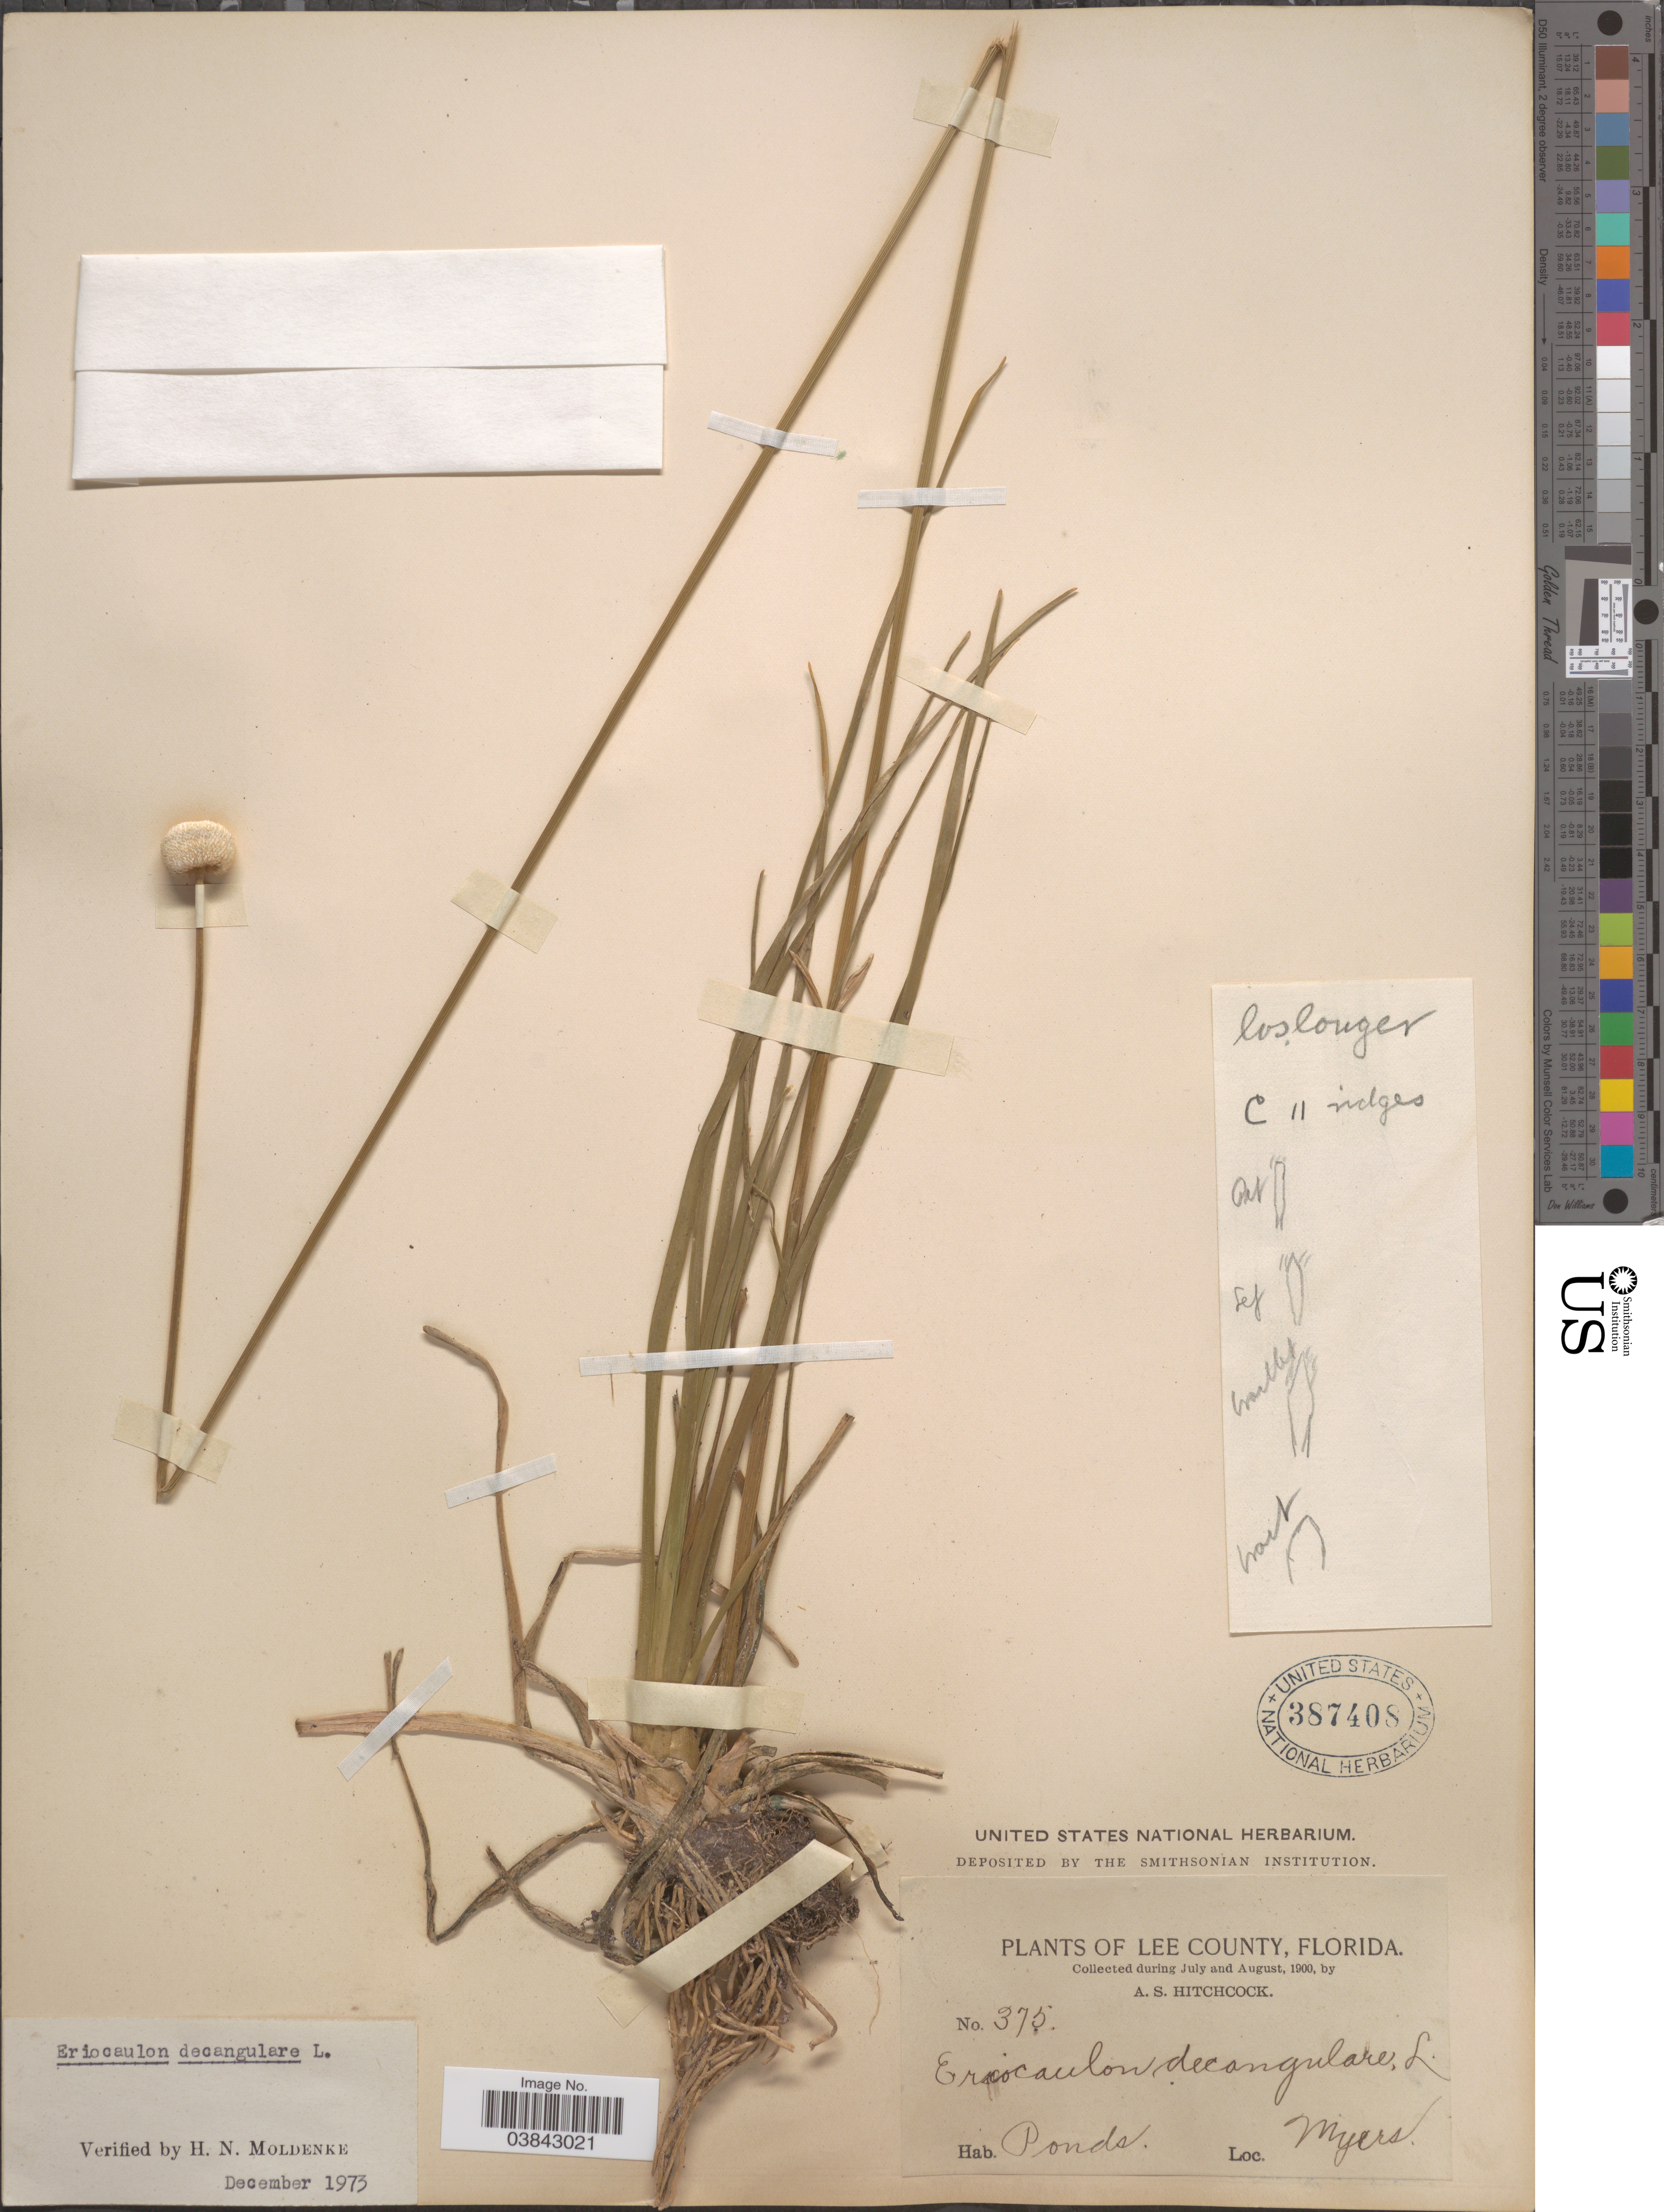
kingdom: Plantae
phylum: Tracheophyta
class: Liliopsida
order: Poales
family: Eriocaulaceae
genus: Eriocaulon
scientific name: Eriocaulon decangulare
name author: L.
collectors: A. S. Hitchcock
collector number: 375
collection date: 1900-07/1900-08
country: United States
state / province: Florida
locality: Lee County. Myers.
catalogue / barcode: US 387408